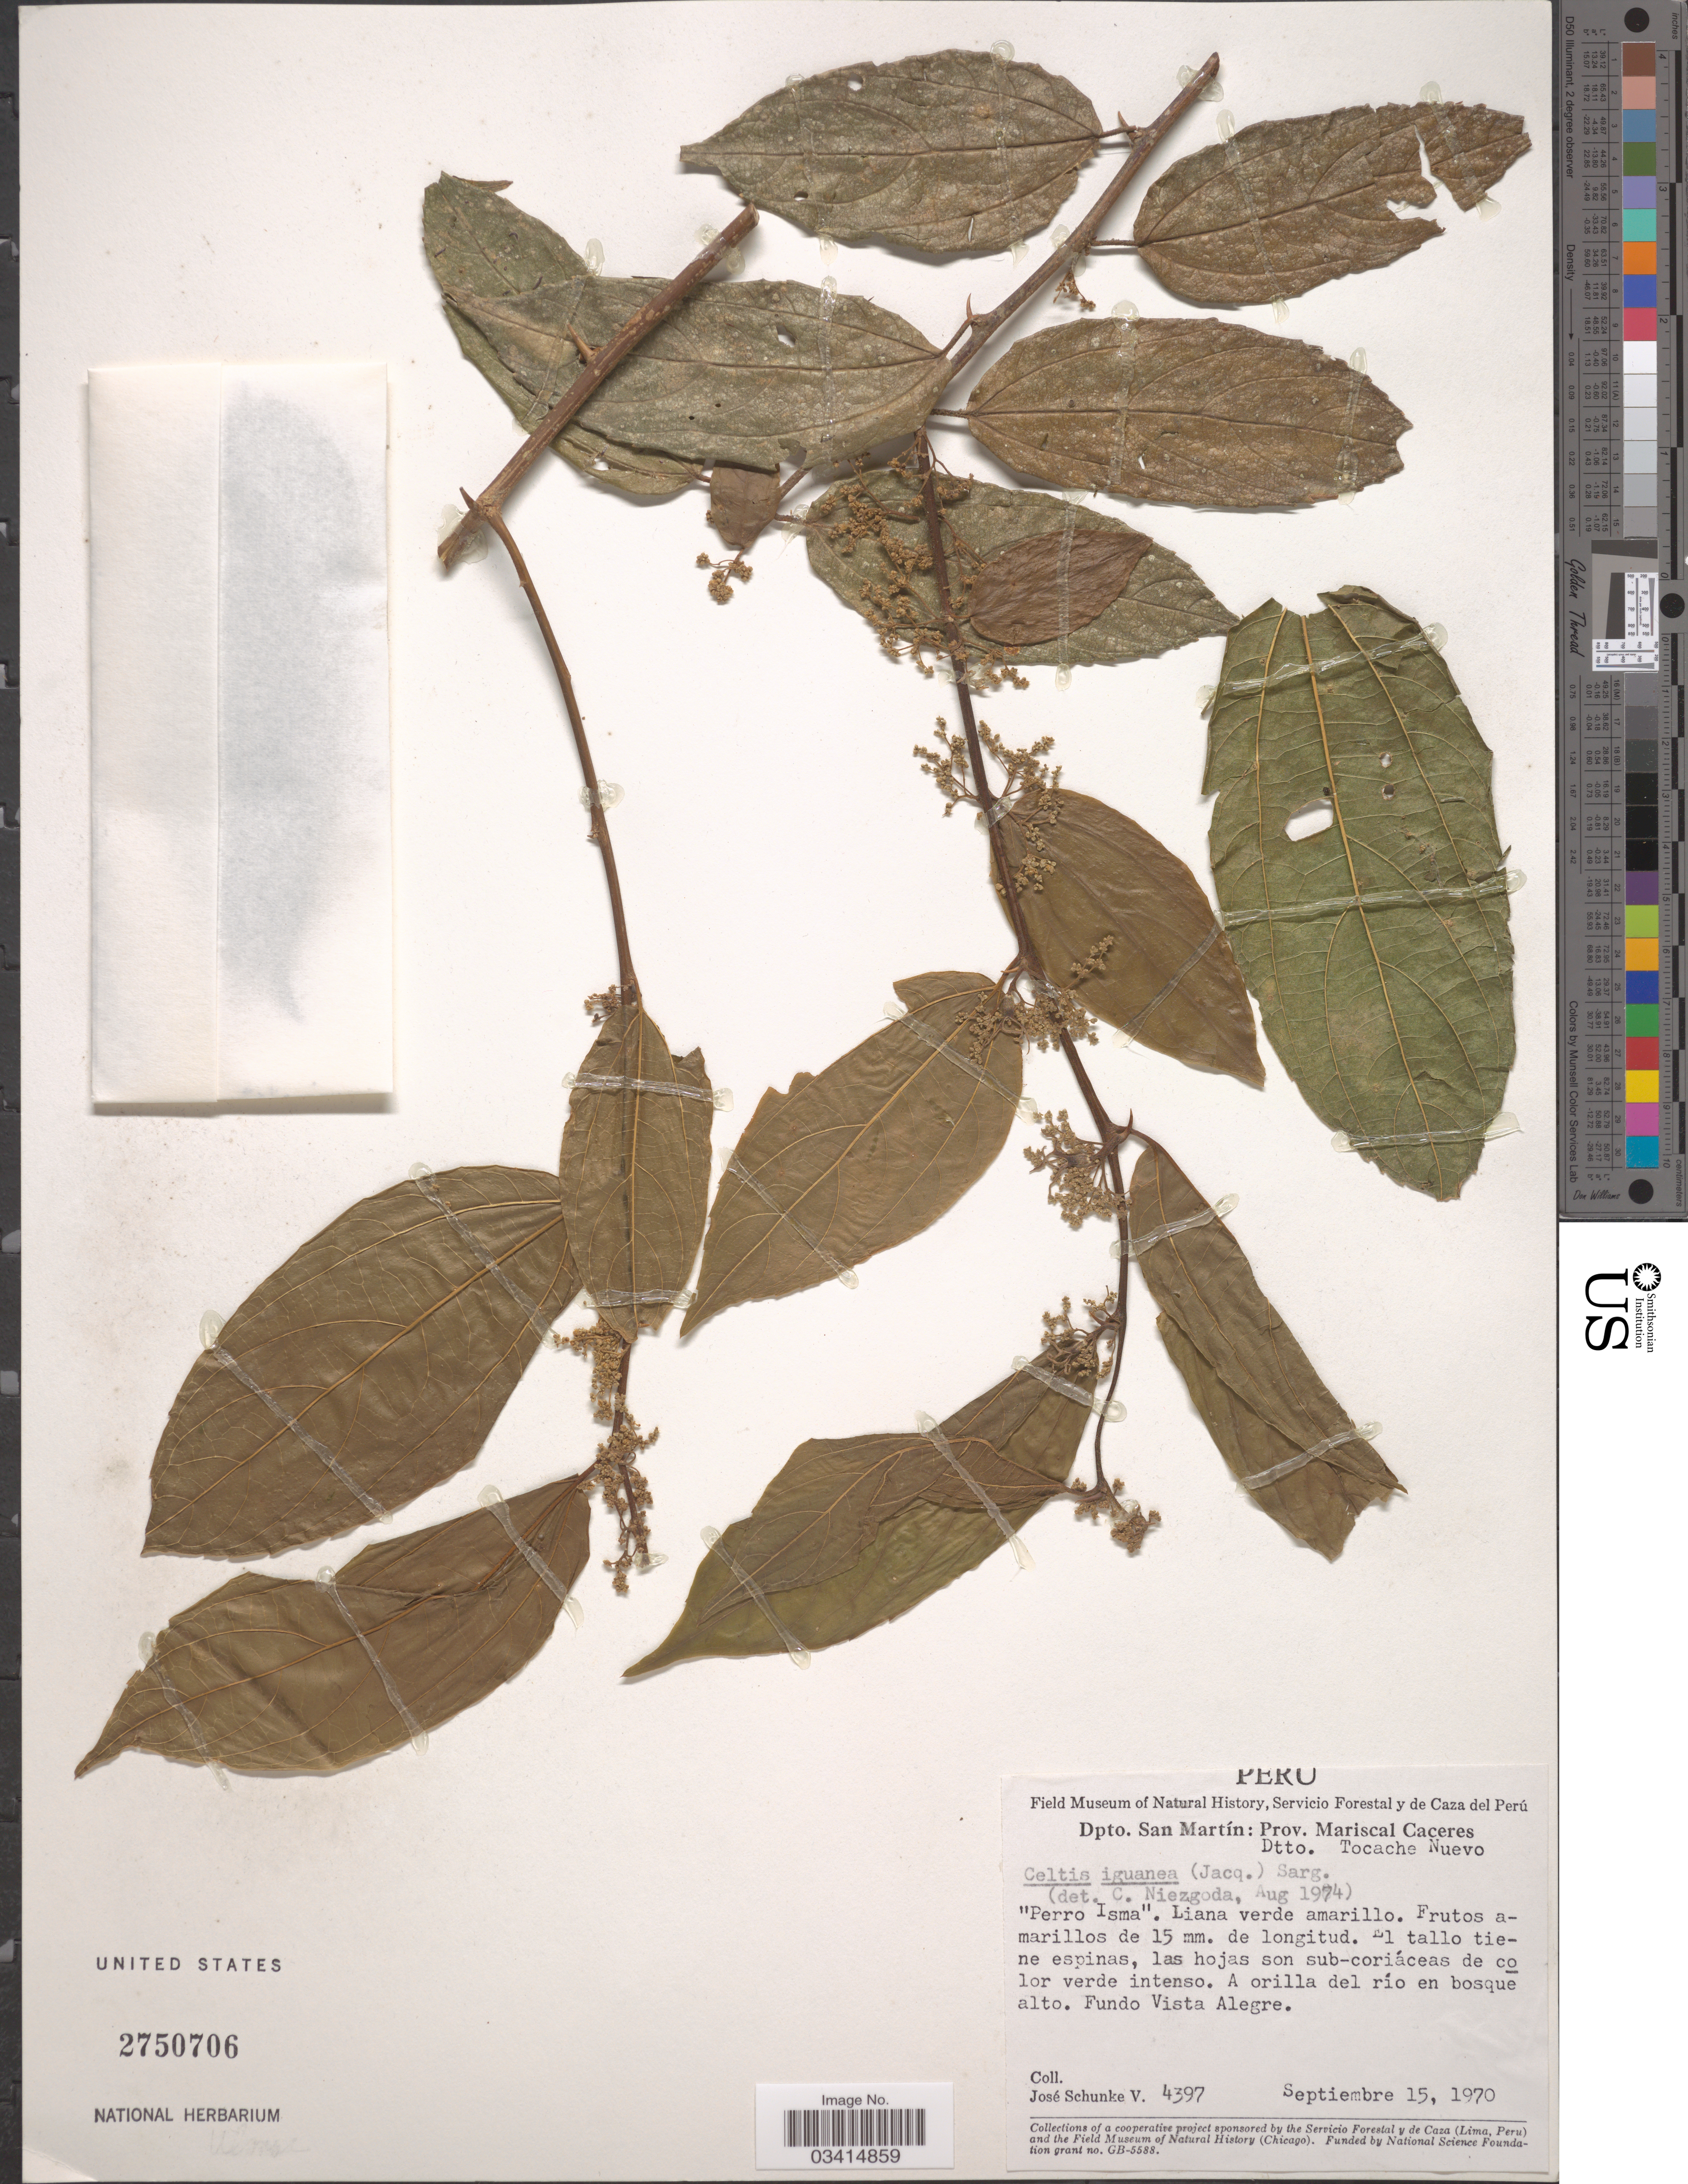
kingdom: Plantae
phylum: Tracheophyta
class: Magnoliopsida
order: Rosales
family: Cannabaceae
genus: Celtis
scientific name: Celtis iguanaea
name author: (Jacq.) Sarg.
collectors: J. Schunke Vigo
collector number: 4397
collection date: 1970-09-15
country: Peru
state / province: San Martín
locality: Dpto. San Martín: Prov. Mariscal Caceres. Dtto. Tocache Nuevo. A orillas del río en bosque alto. Fundo Vista Alegre.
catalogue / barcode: US 2750706